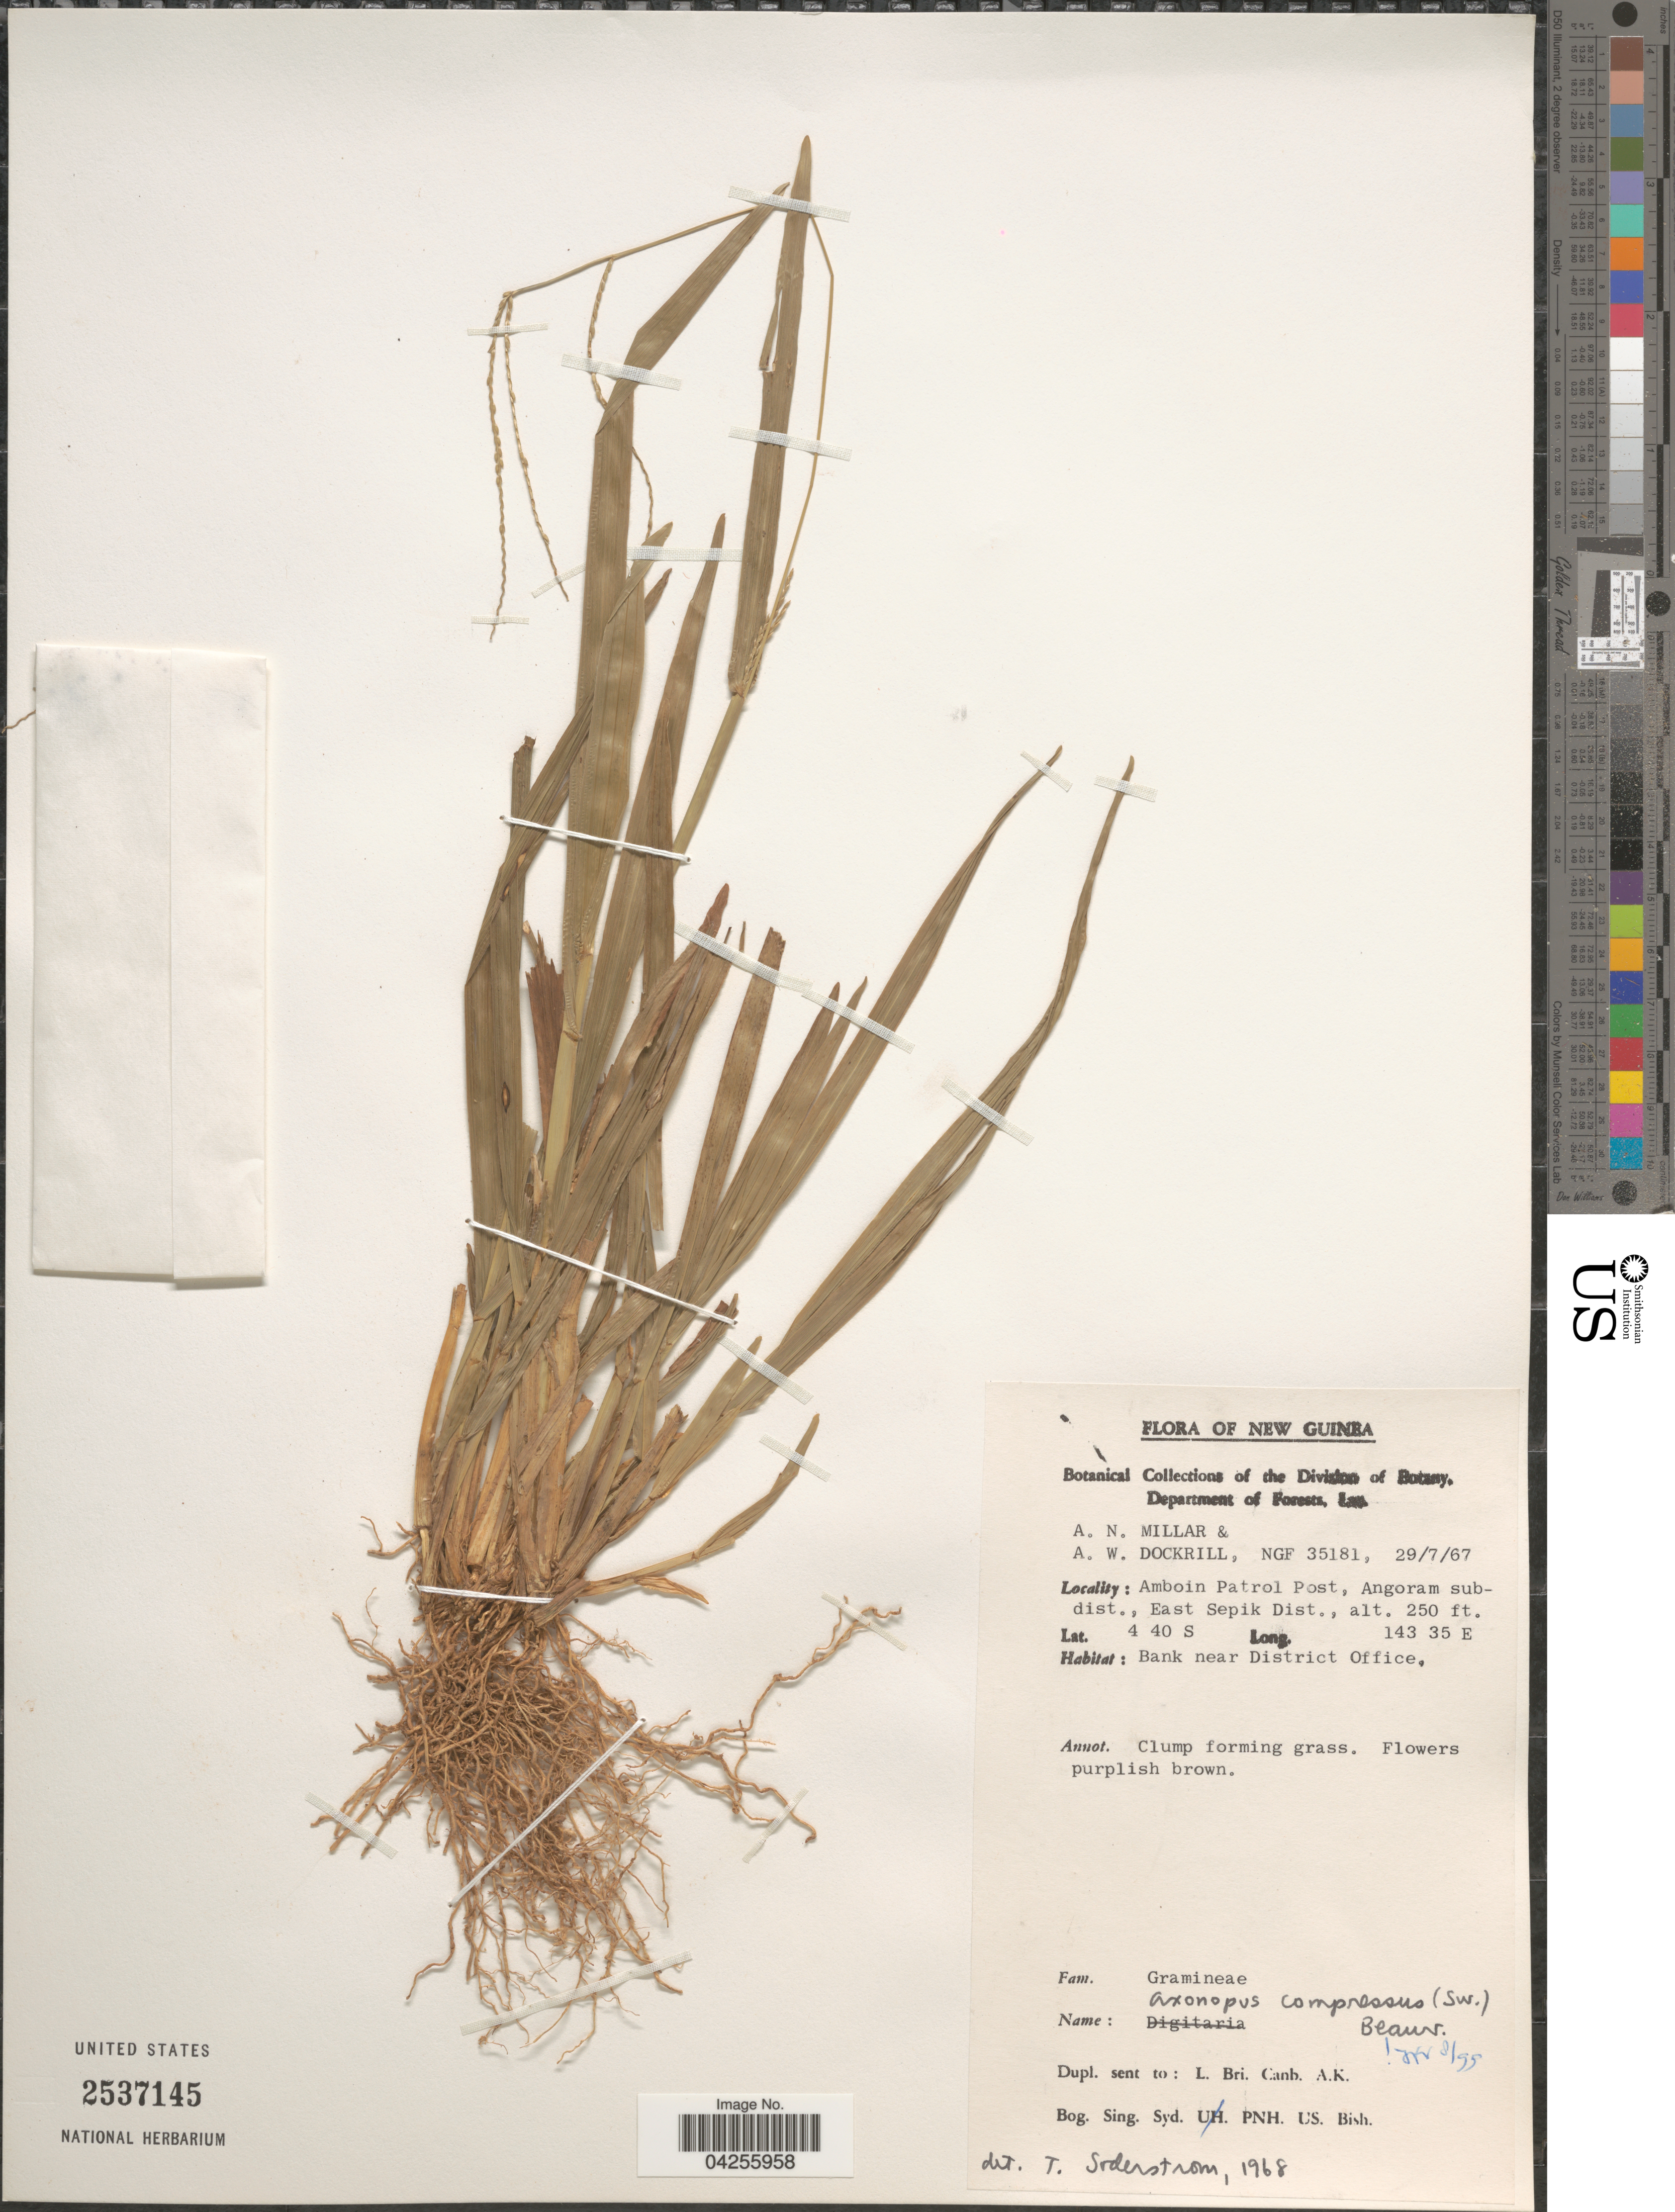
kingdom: Plantae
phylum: Tracheophyta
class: Liliopsida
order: Poales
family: Poaceae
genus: Axonopus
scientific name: Axonopus compressus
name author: (Sw.) P. Beauv.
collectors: A. Millar & A. Dockrill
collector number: NGF35181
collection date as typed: Transcribed d/m/y: 29/7/67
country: Papua New Guinea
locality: New Guinea. Amboin Patrol Post, Angoram subdist., East Sepik Dist. Bank near District Office.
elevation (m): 76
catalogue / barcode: US 2537145